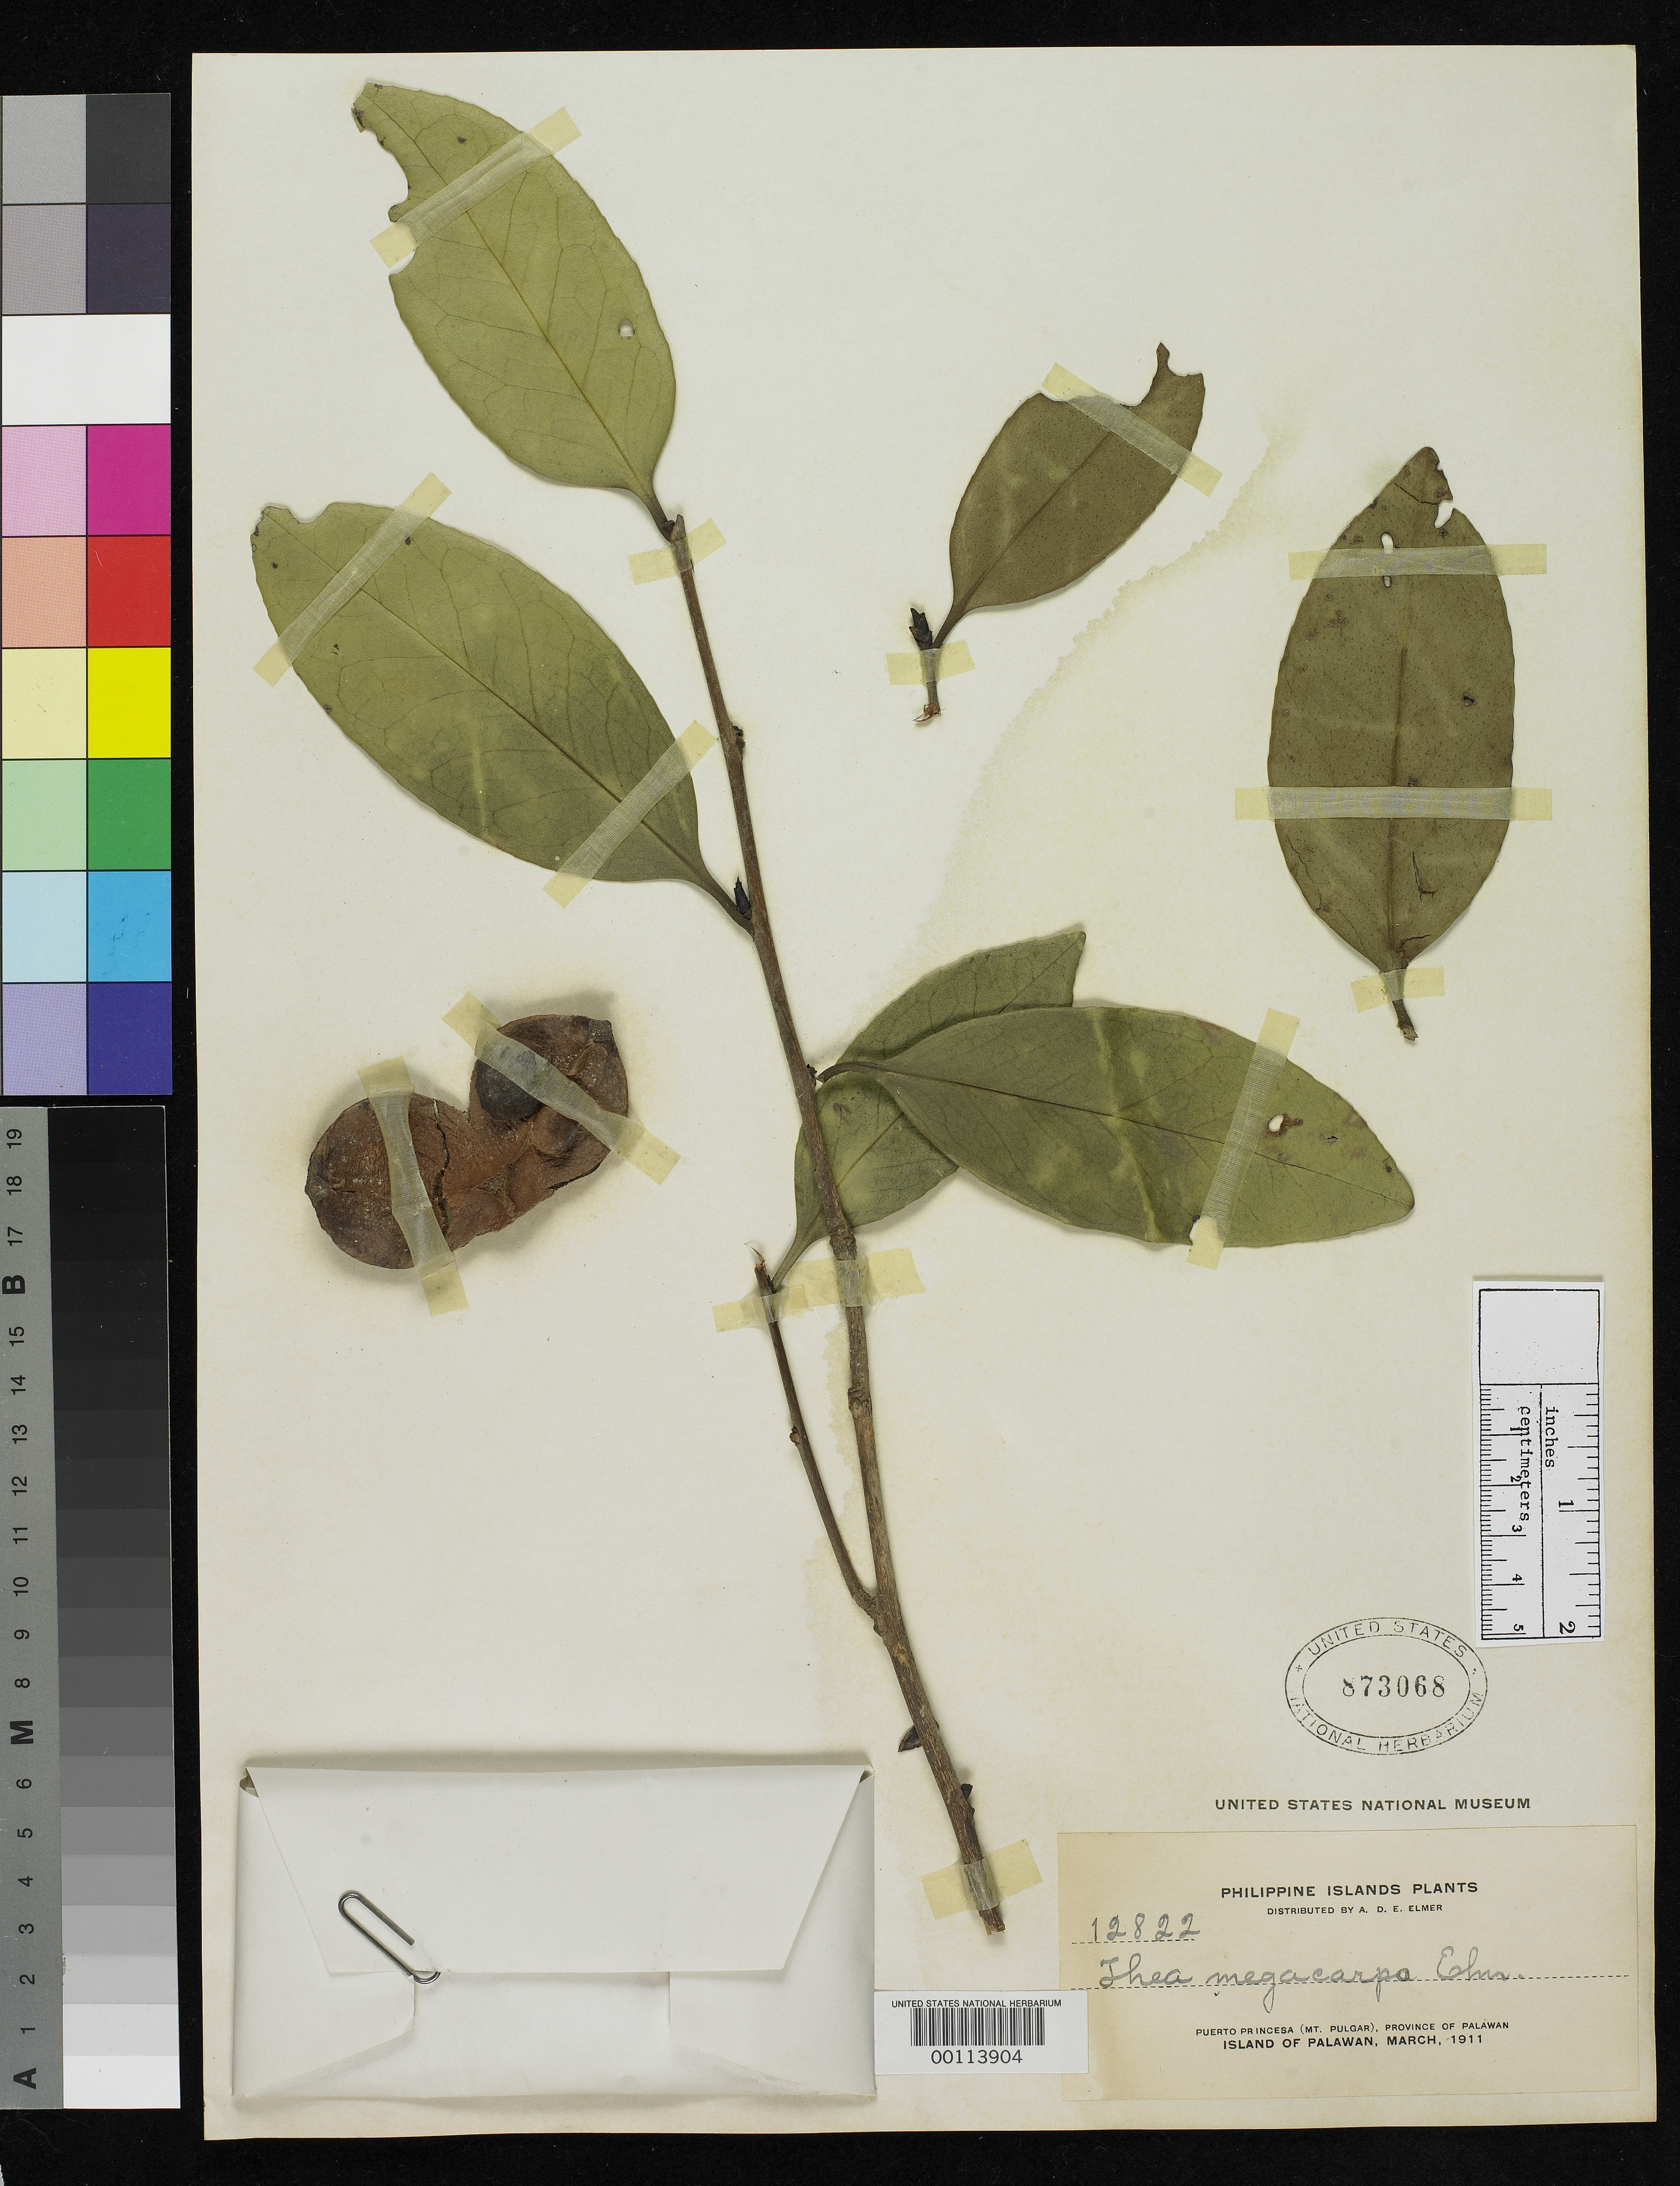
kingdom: Plantae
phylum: Tracheophyta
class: Magnoliopsida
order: Ericales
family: Theaceae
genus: Thea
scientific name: Thea megacarpa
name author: Elmer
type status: Isotype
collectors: A. D. E. Elmer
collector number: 12822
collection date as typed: Mar 1911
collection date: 1911-03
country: Philippines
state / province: Mimaropa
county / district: Palawan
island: Palawan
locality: Mt. Pulgar, Puerto Princesa.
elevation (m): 305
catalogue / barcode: US 873068